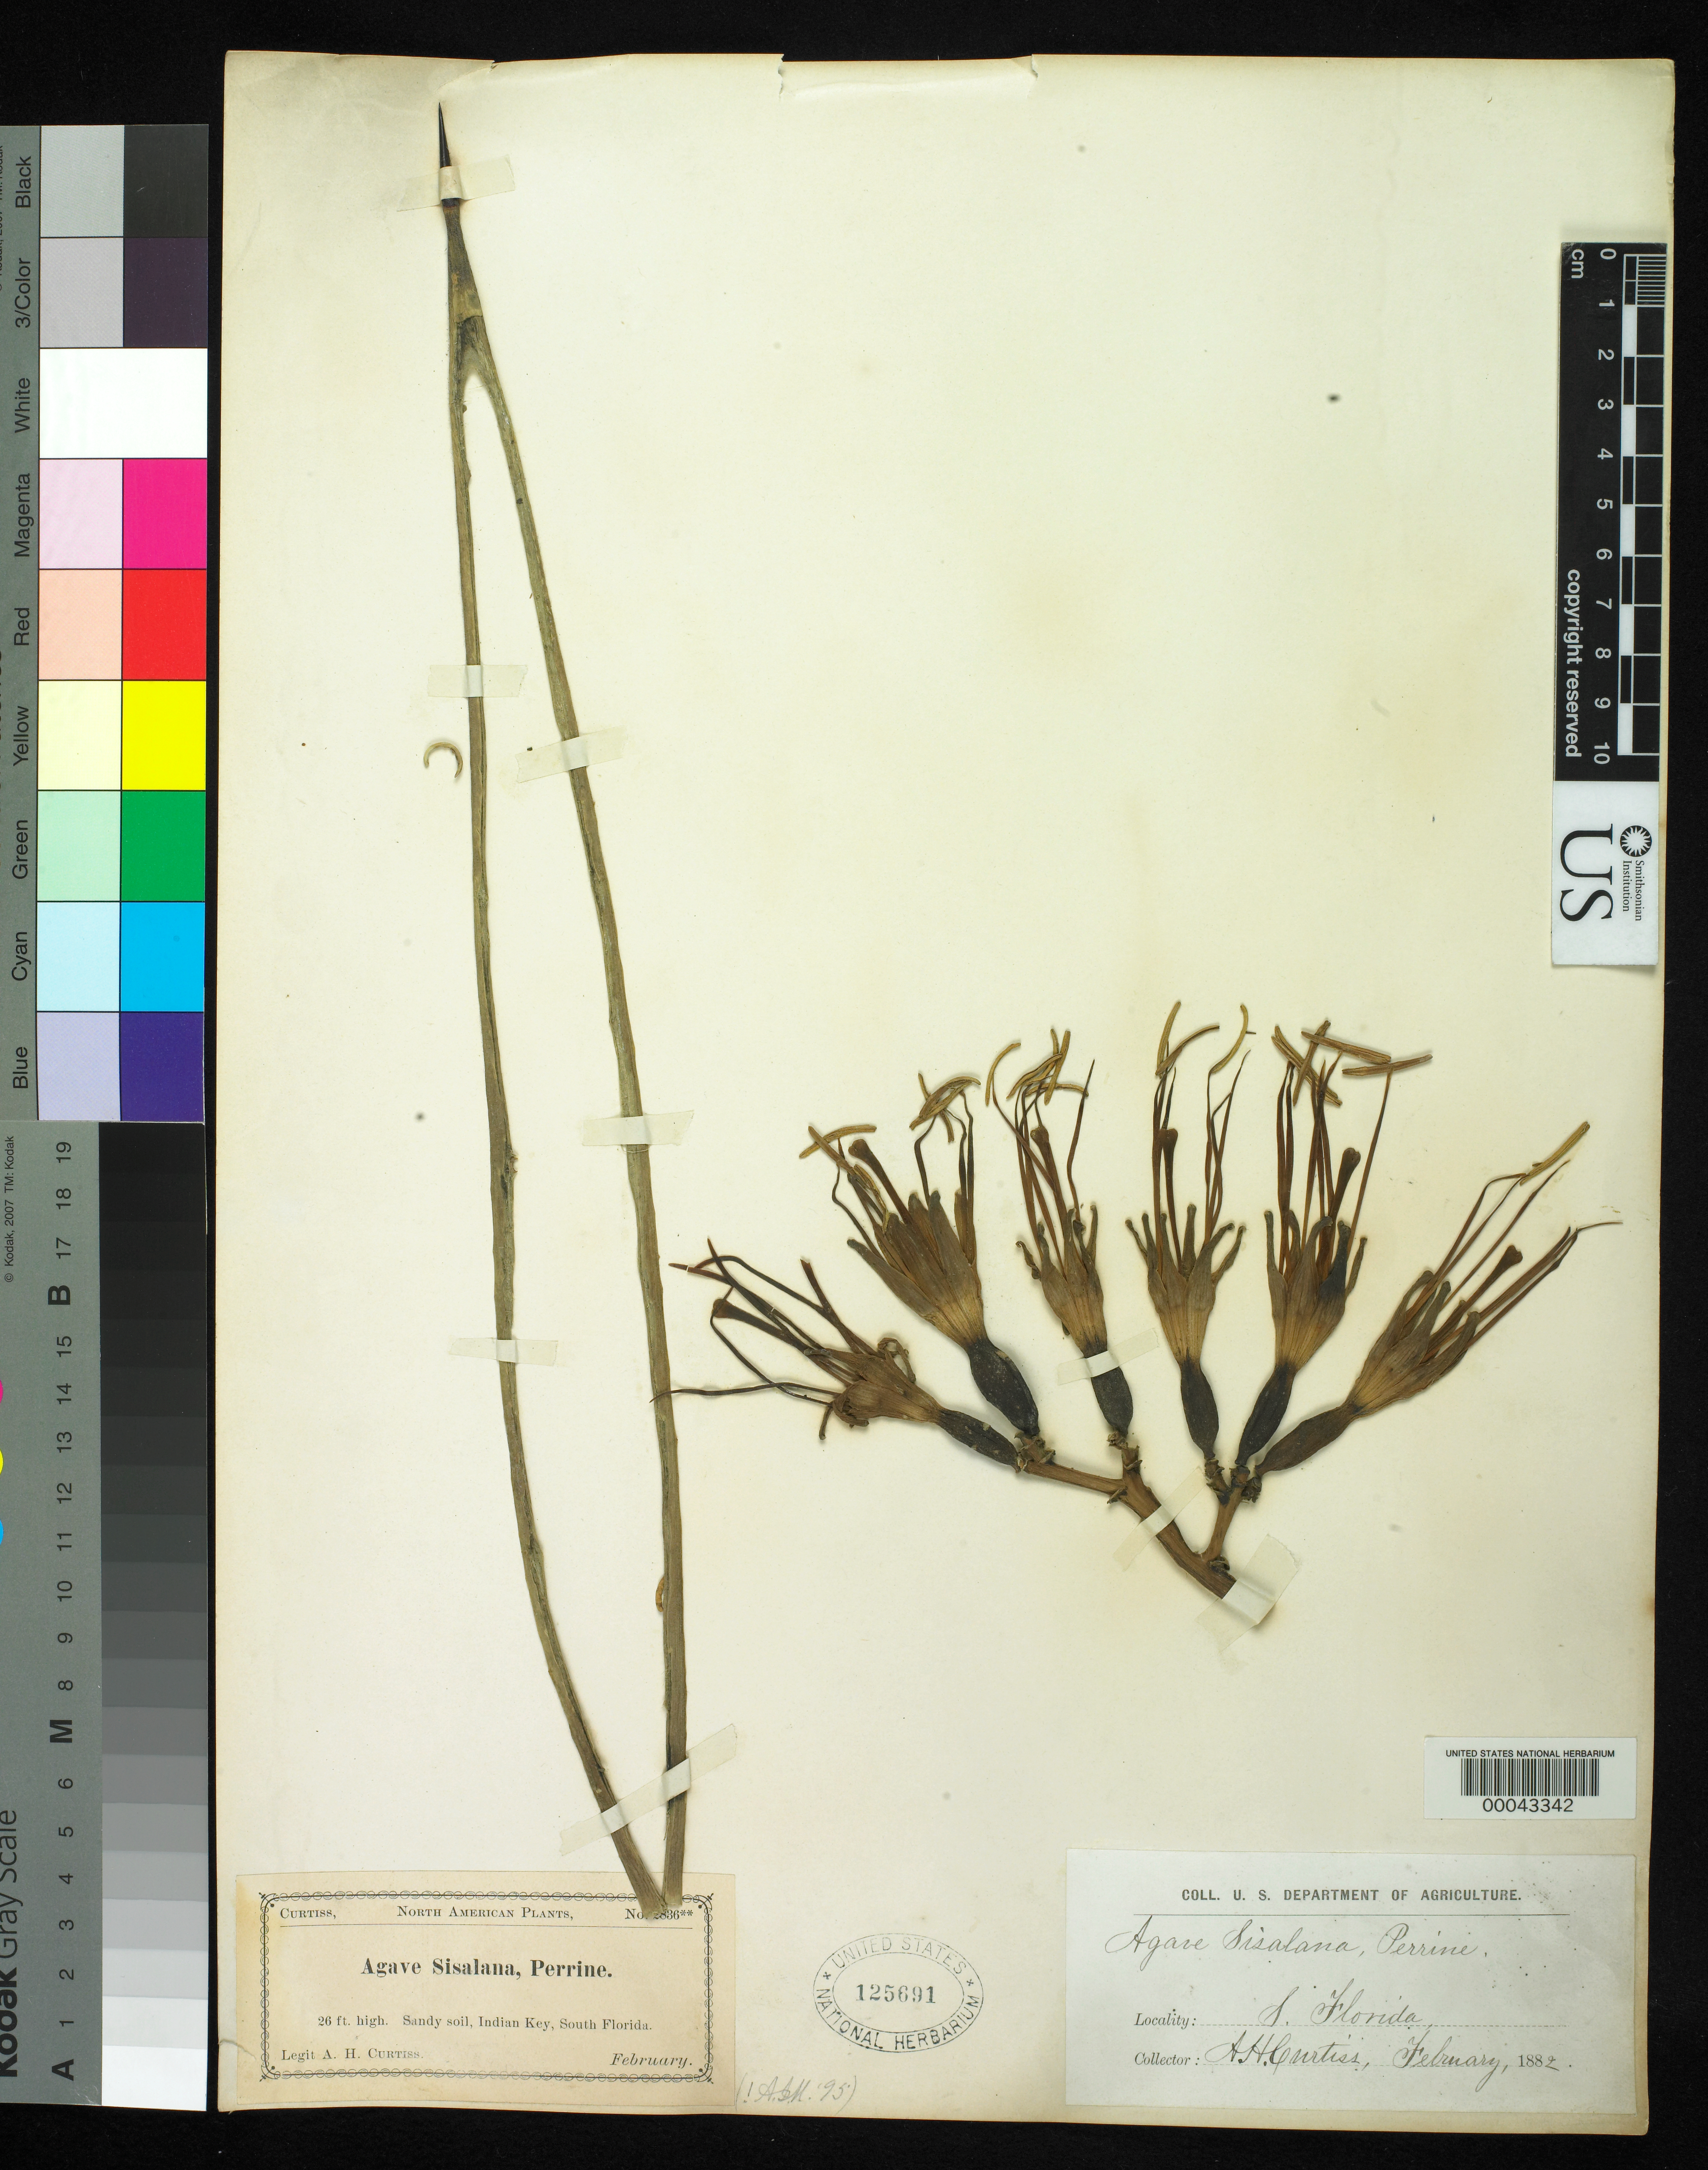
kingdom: Plantae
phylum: Tracheophyta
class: Liliopsida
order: Asparagales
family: Asparagaceae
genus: Agave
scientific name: Agave sisalana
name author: Perrine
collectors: A. H. Curtiss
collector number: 2836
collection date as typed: Feb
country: United States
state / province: Florida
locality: Indian key, south florida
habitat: Sandy soil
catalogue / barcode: US 125691